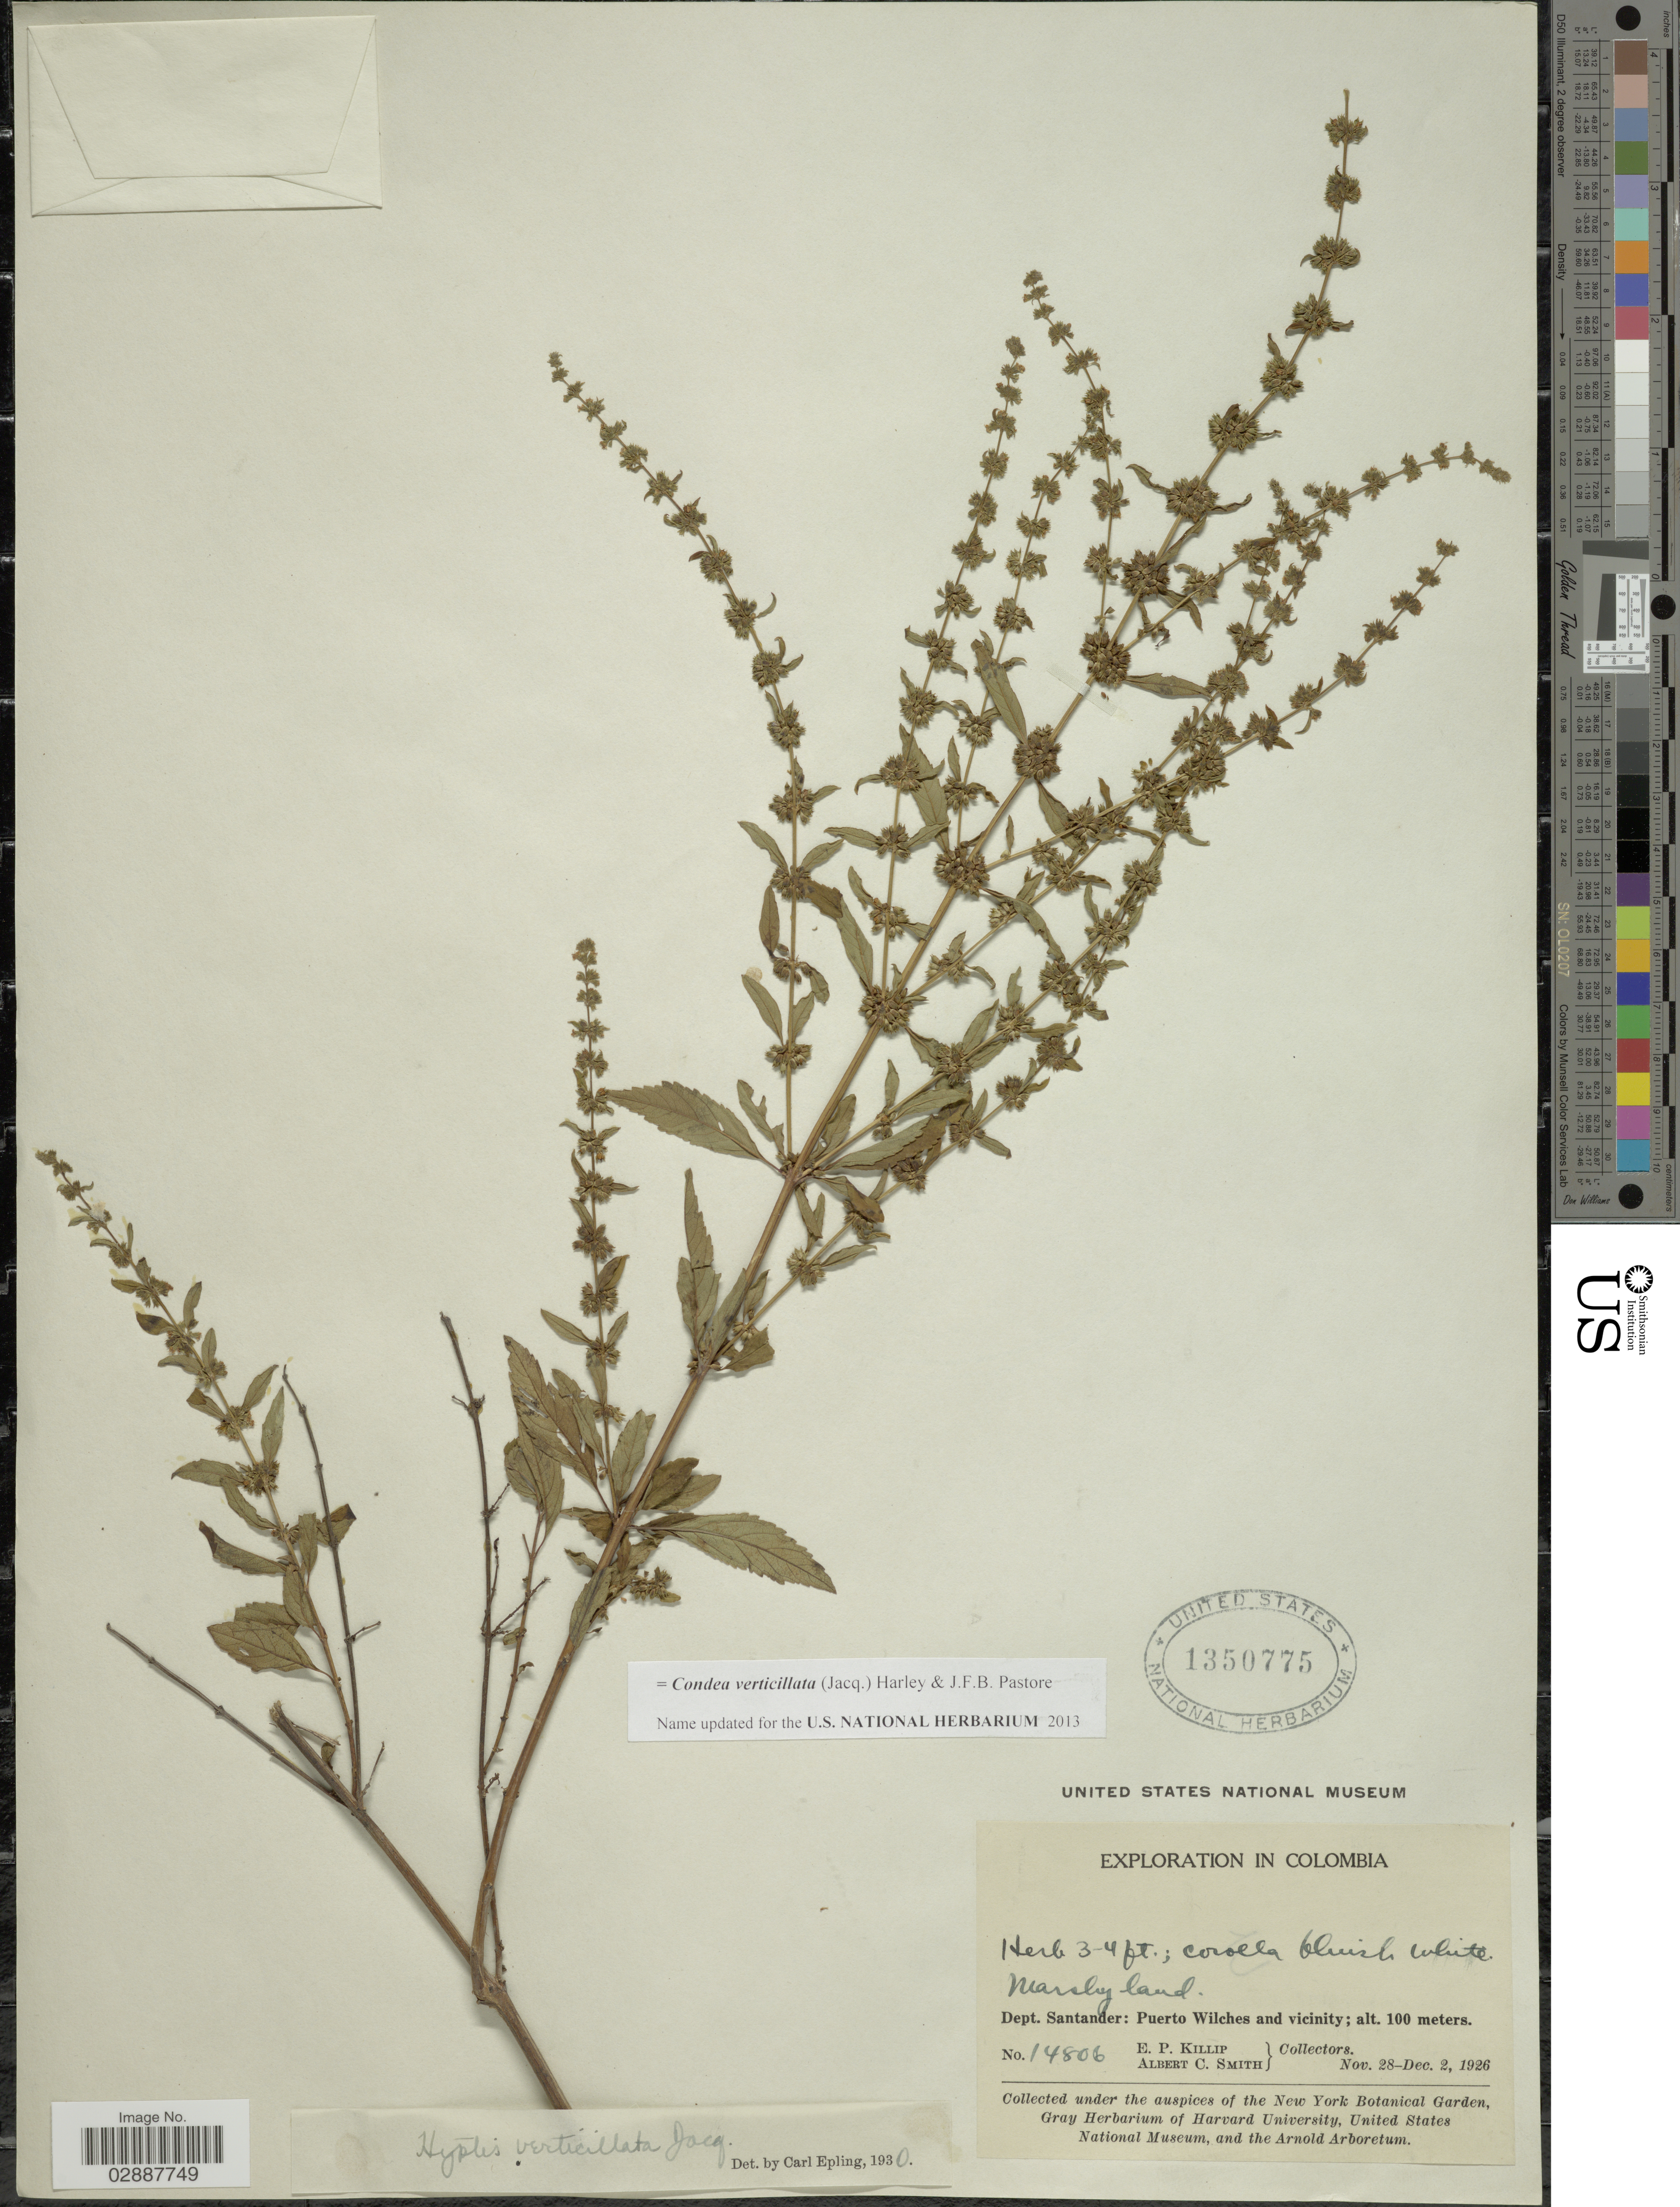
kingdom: Plantae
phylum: Tracheophyta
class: Magnoliopsida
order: Lamiales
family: Lamiaceae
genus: Condea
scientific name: Condea verticillata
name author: (Jacq.) Harley & J.F.B. Pastore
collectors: E. P. Killip & A. C. Smith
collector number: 14806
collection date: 1926-11-28/1926-12-02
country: Colombia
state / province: Santander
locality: Dept. Santander: Puerto Wilches and vicinity.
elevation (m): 100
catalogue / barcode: US 1350775